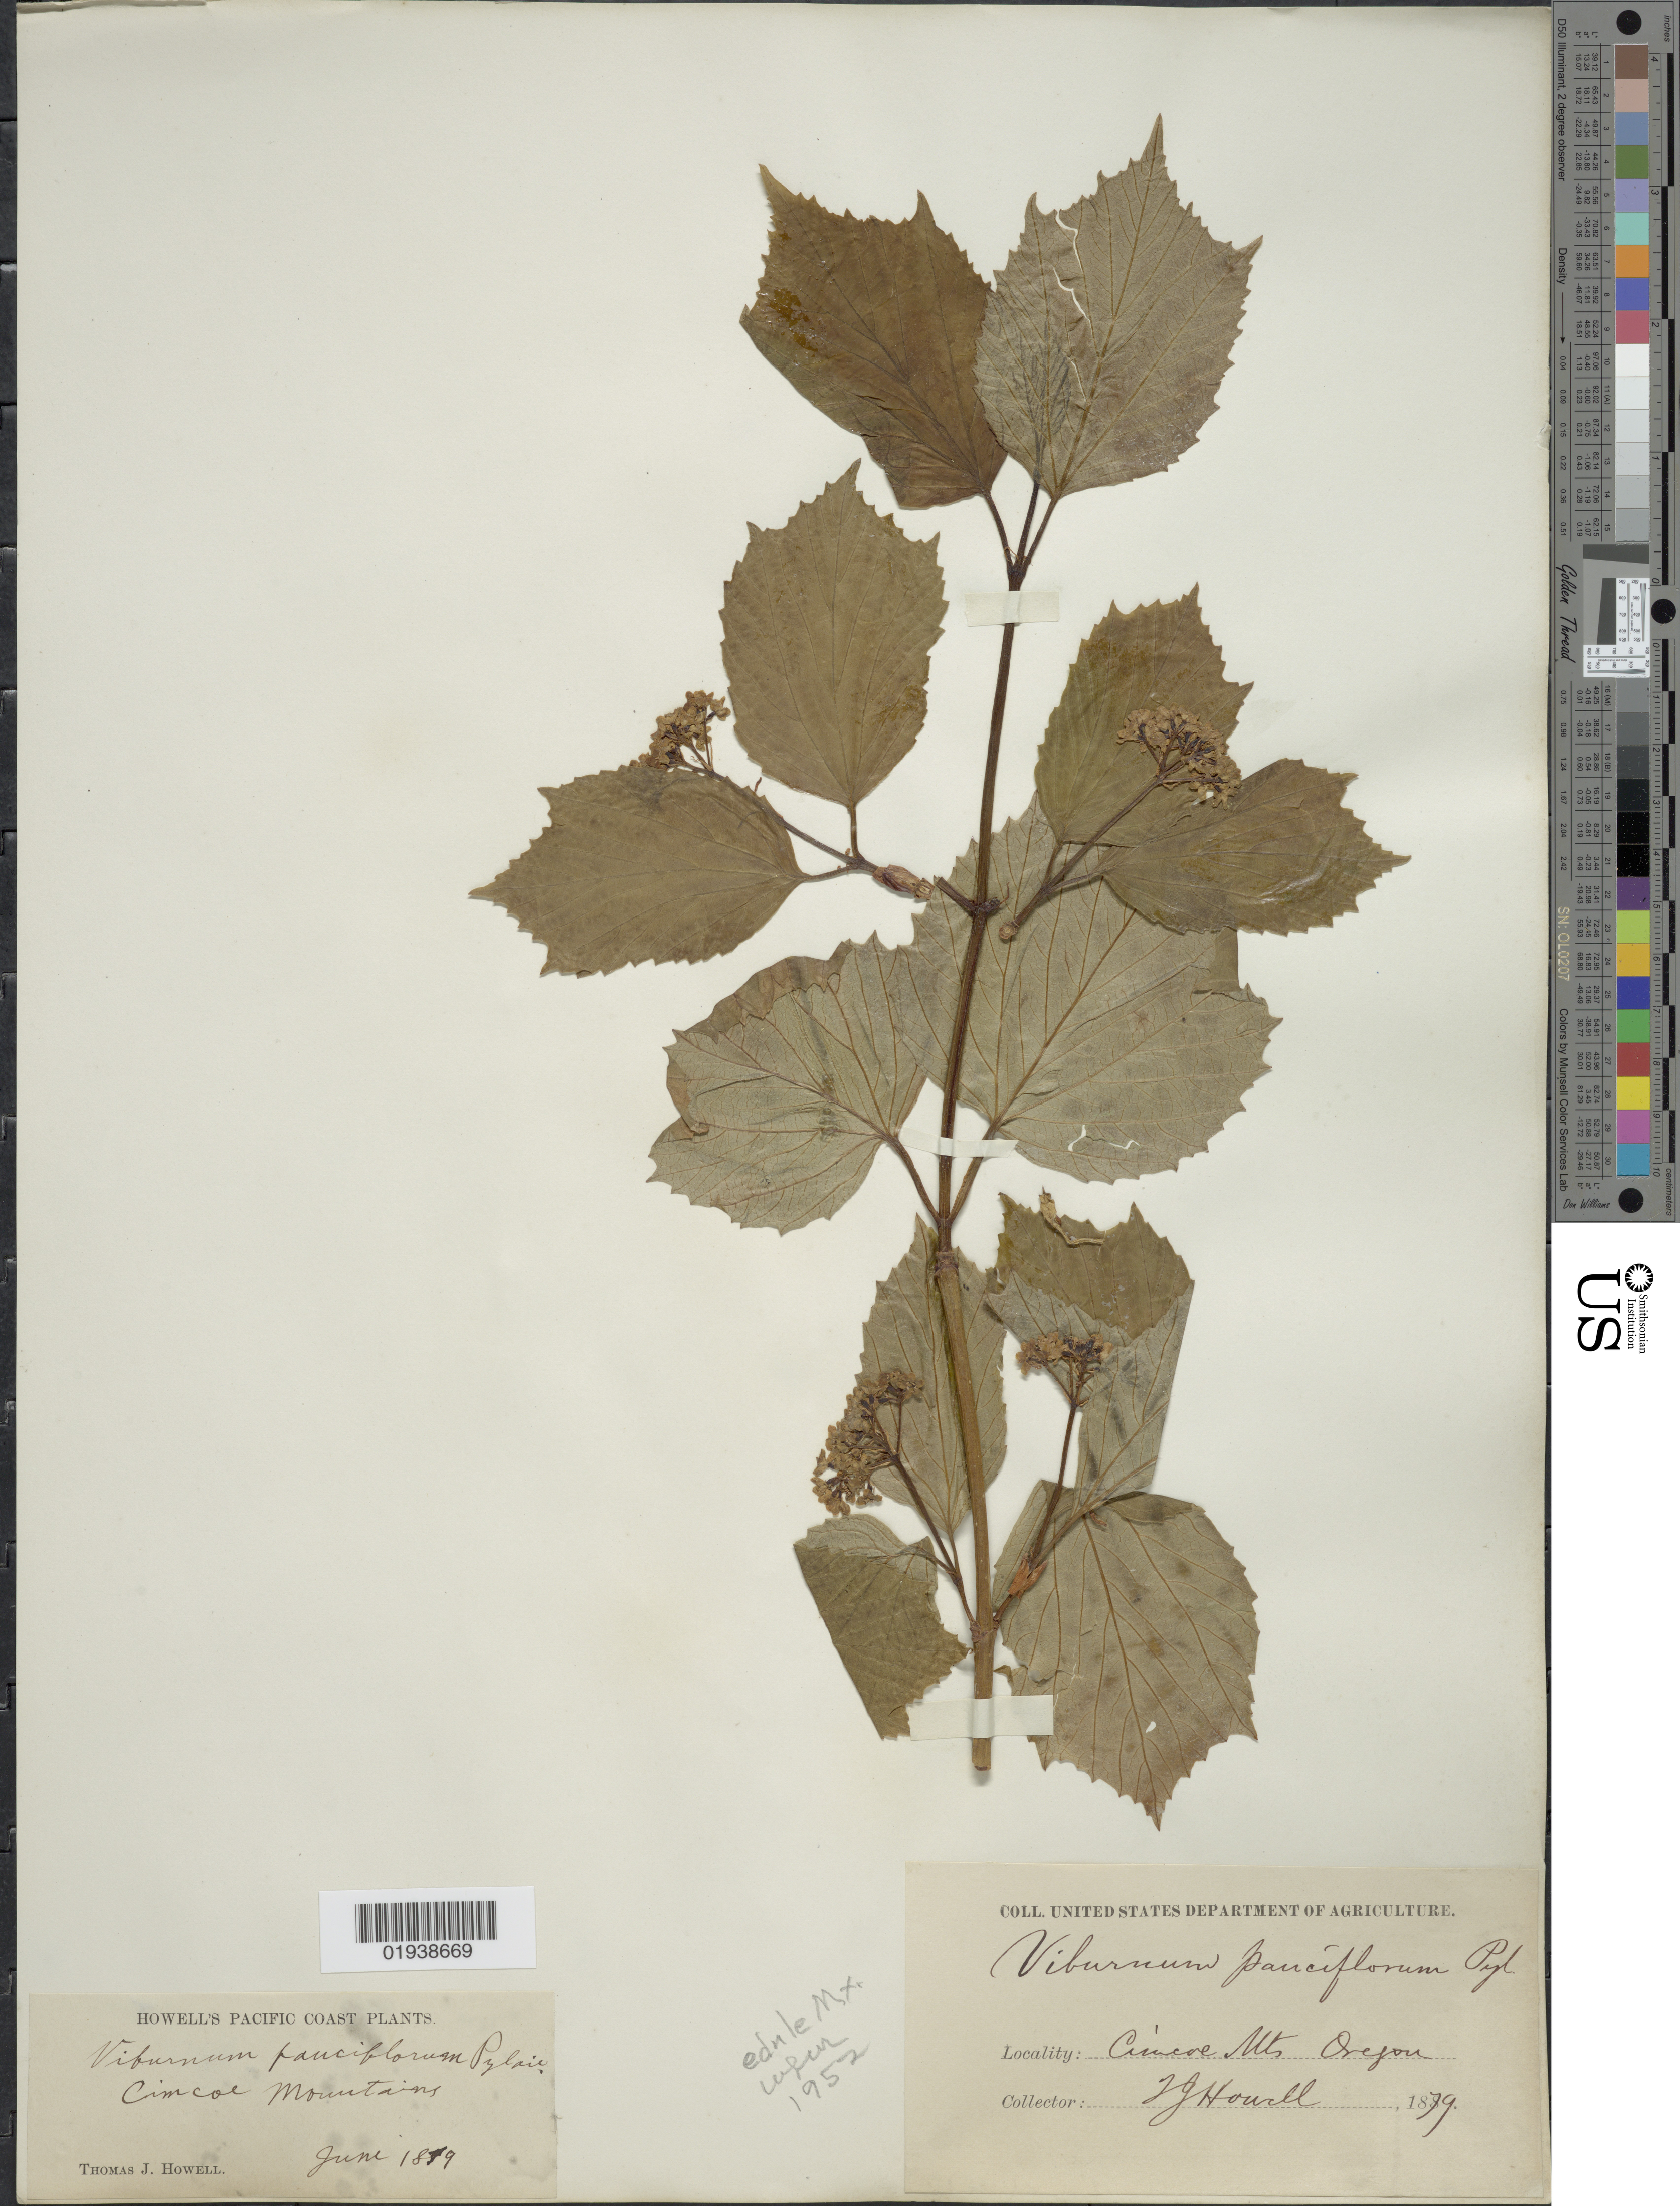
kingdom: Plantae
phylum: Tracheophyta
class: Magnoliopsida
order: Dipsacales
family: Viburnaceae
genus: Viburnum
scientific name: Viburnum edule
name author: (Michx.) Raf.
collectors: T. J. Howell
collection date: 1879-06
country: United States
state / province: Oregon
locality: Cimcoe Mountains